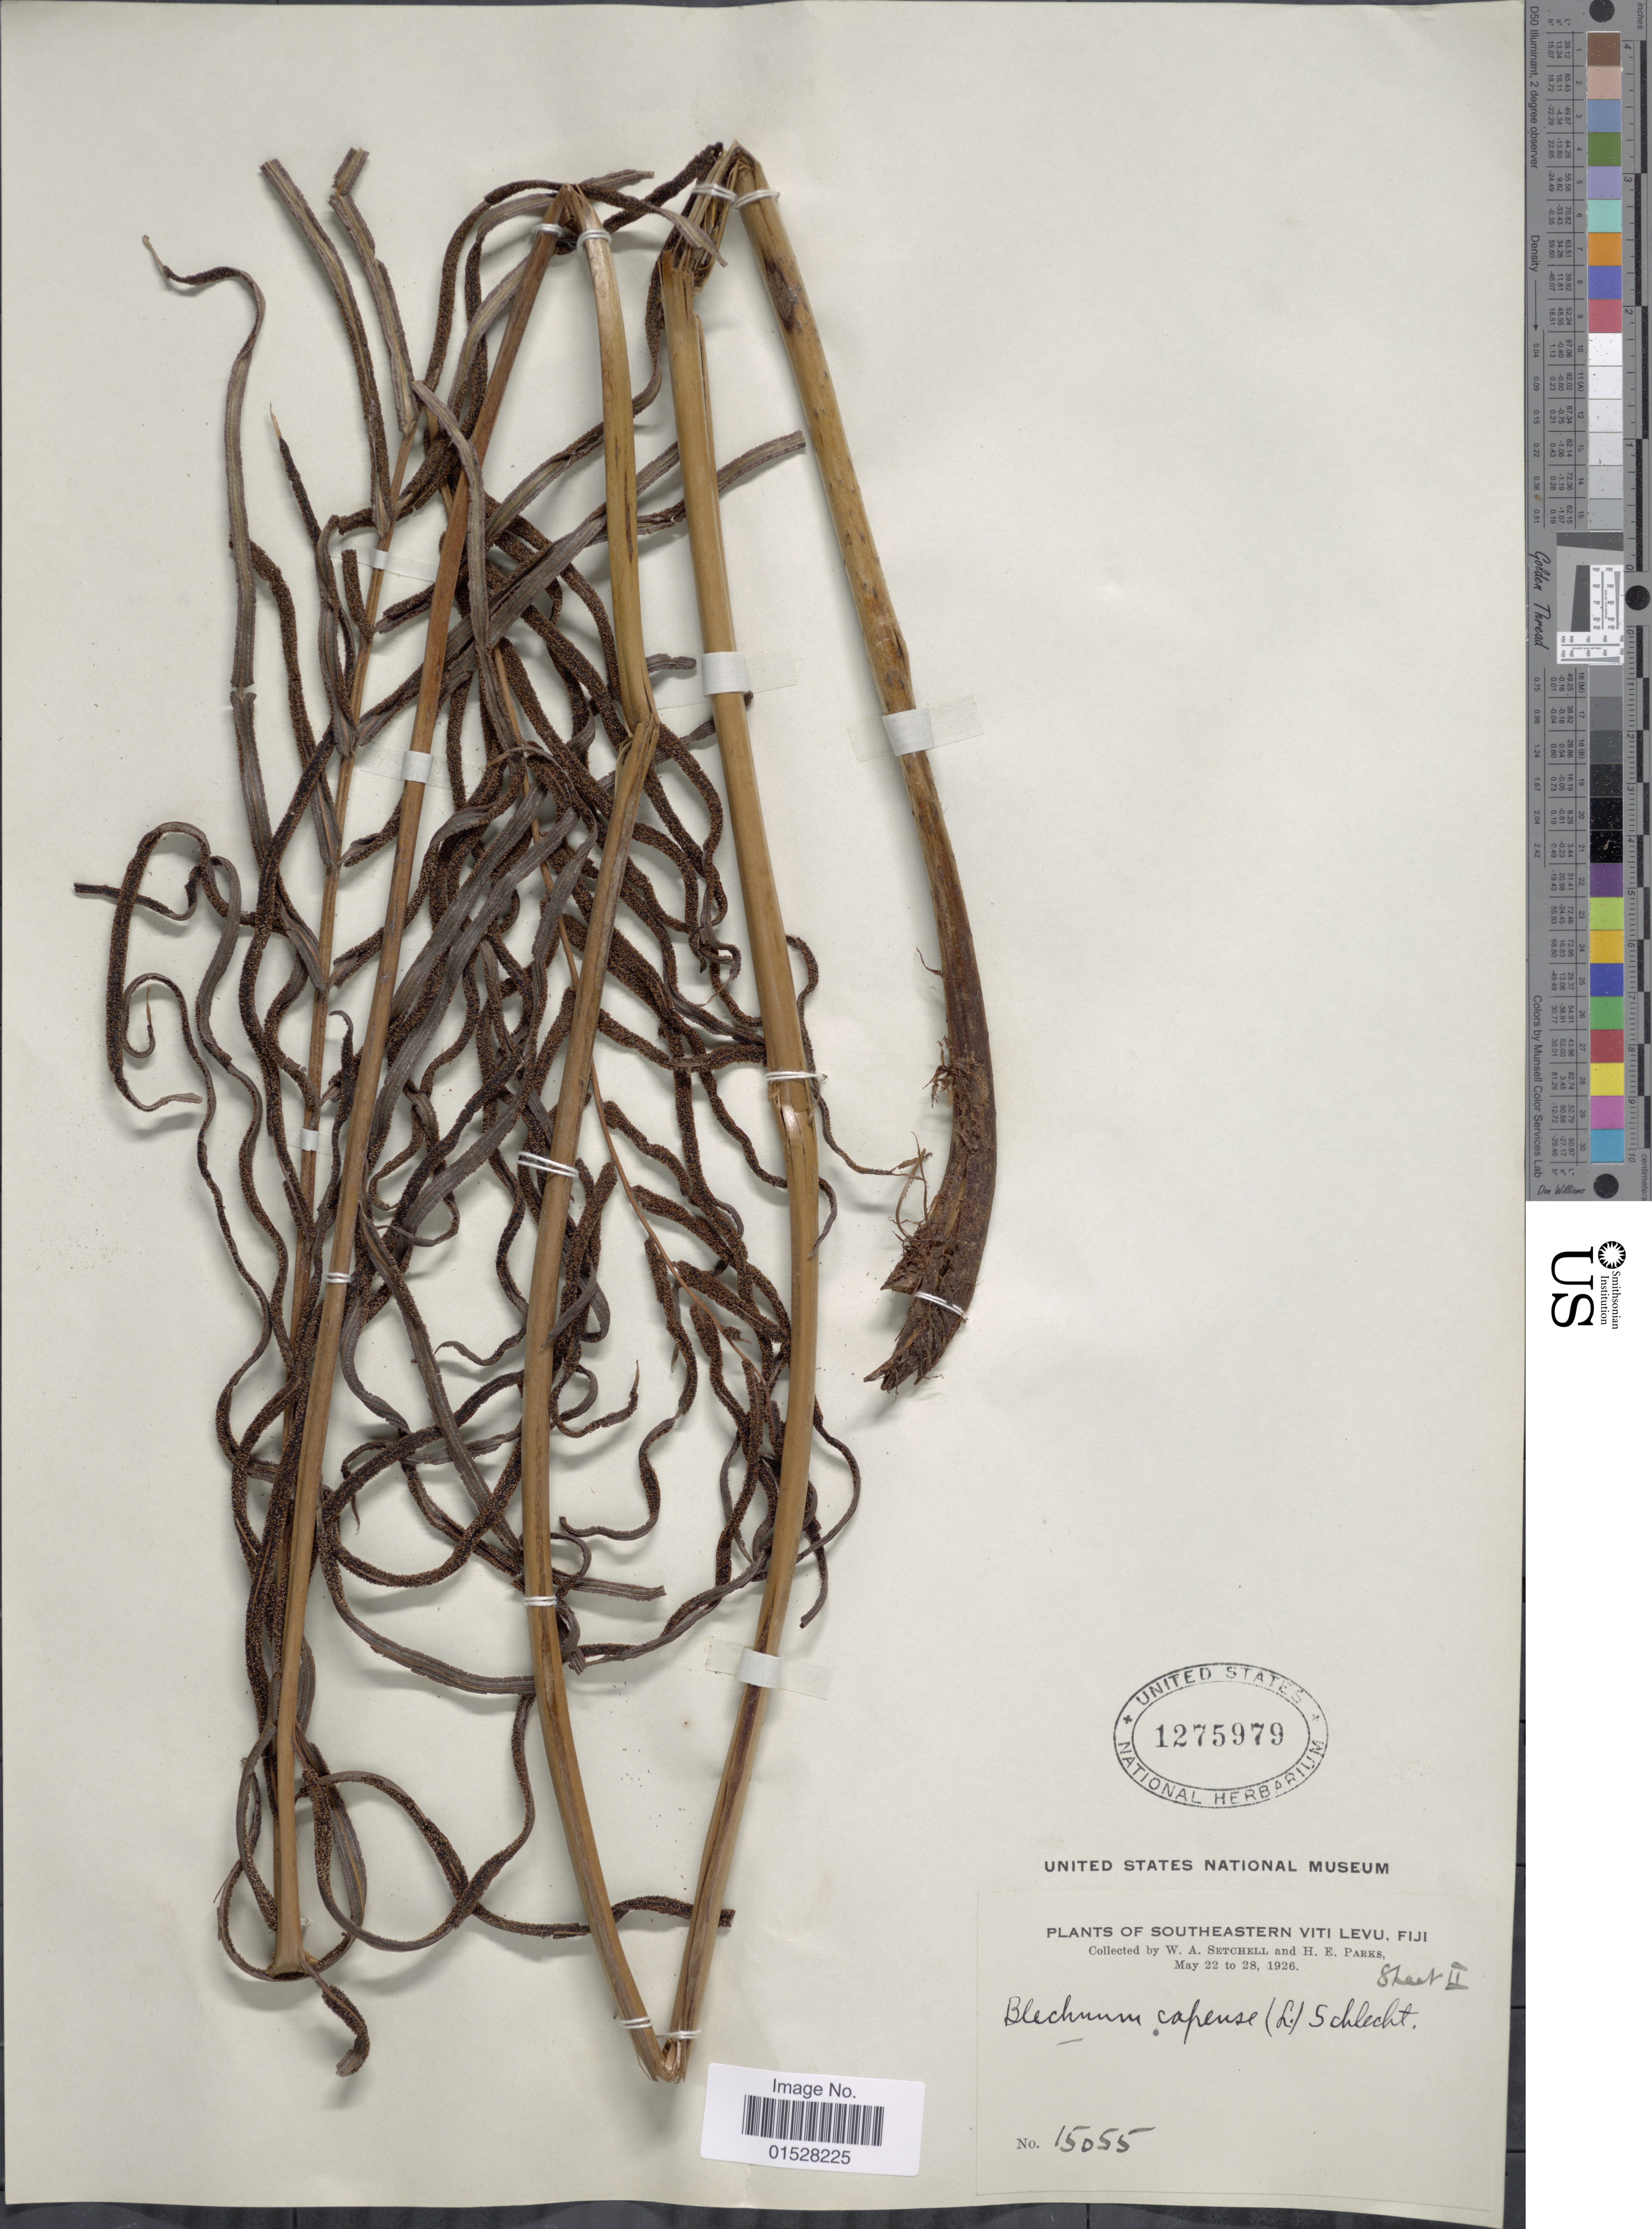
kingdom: Plantae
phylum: Tracheophyta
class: Polypodiopsida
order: Polypodiales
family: Blechnaceae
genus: Blechnum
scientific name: Blechnum procerum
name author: (F. Först.) Sw.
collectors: W. Setchell & H. E. Parks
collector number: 15055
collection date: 1926-05-22/1926-05-28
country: Fiji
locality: Southeastern Viti Levu.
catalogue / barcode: US 1275979